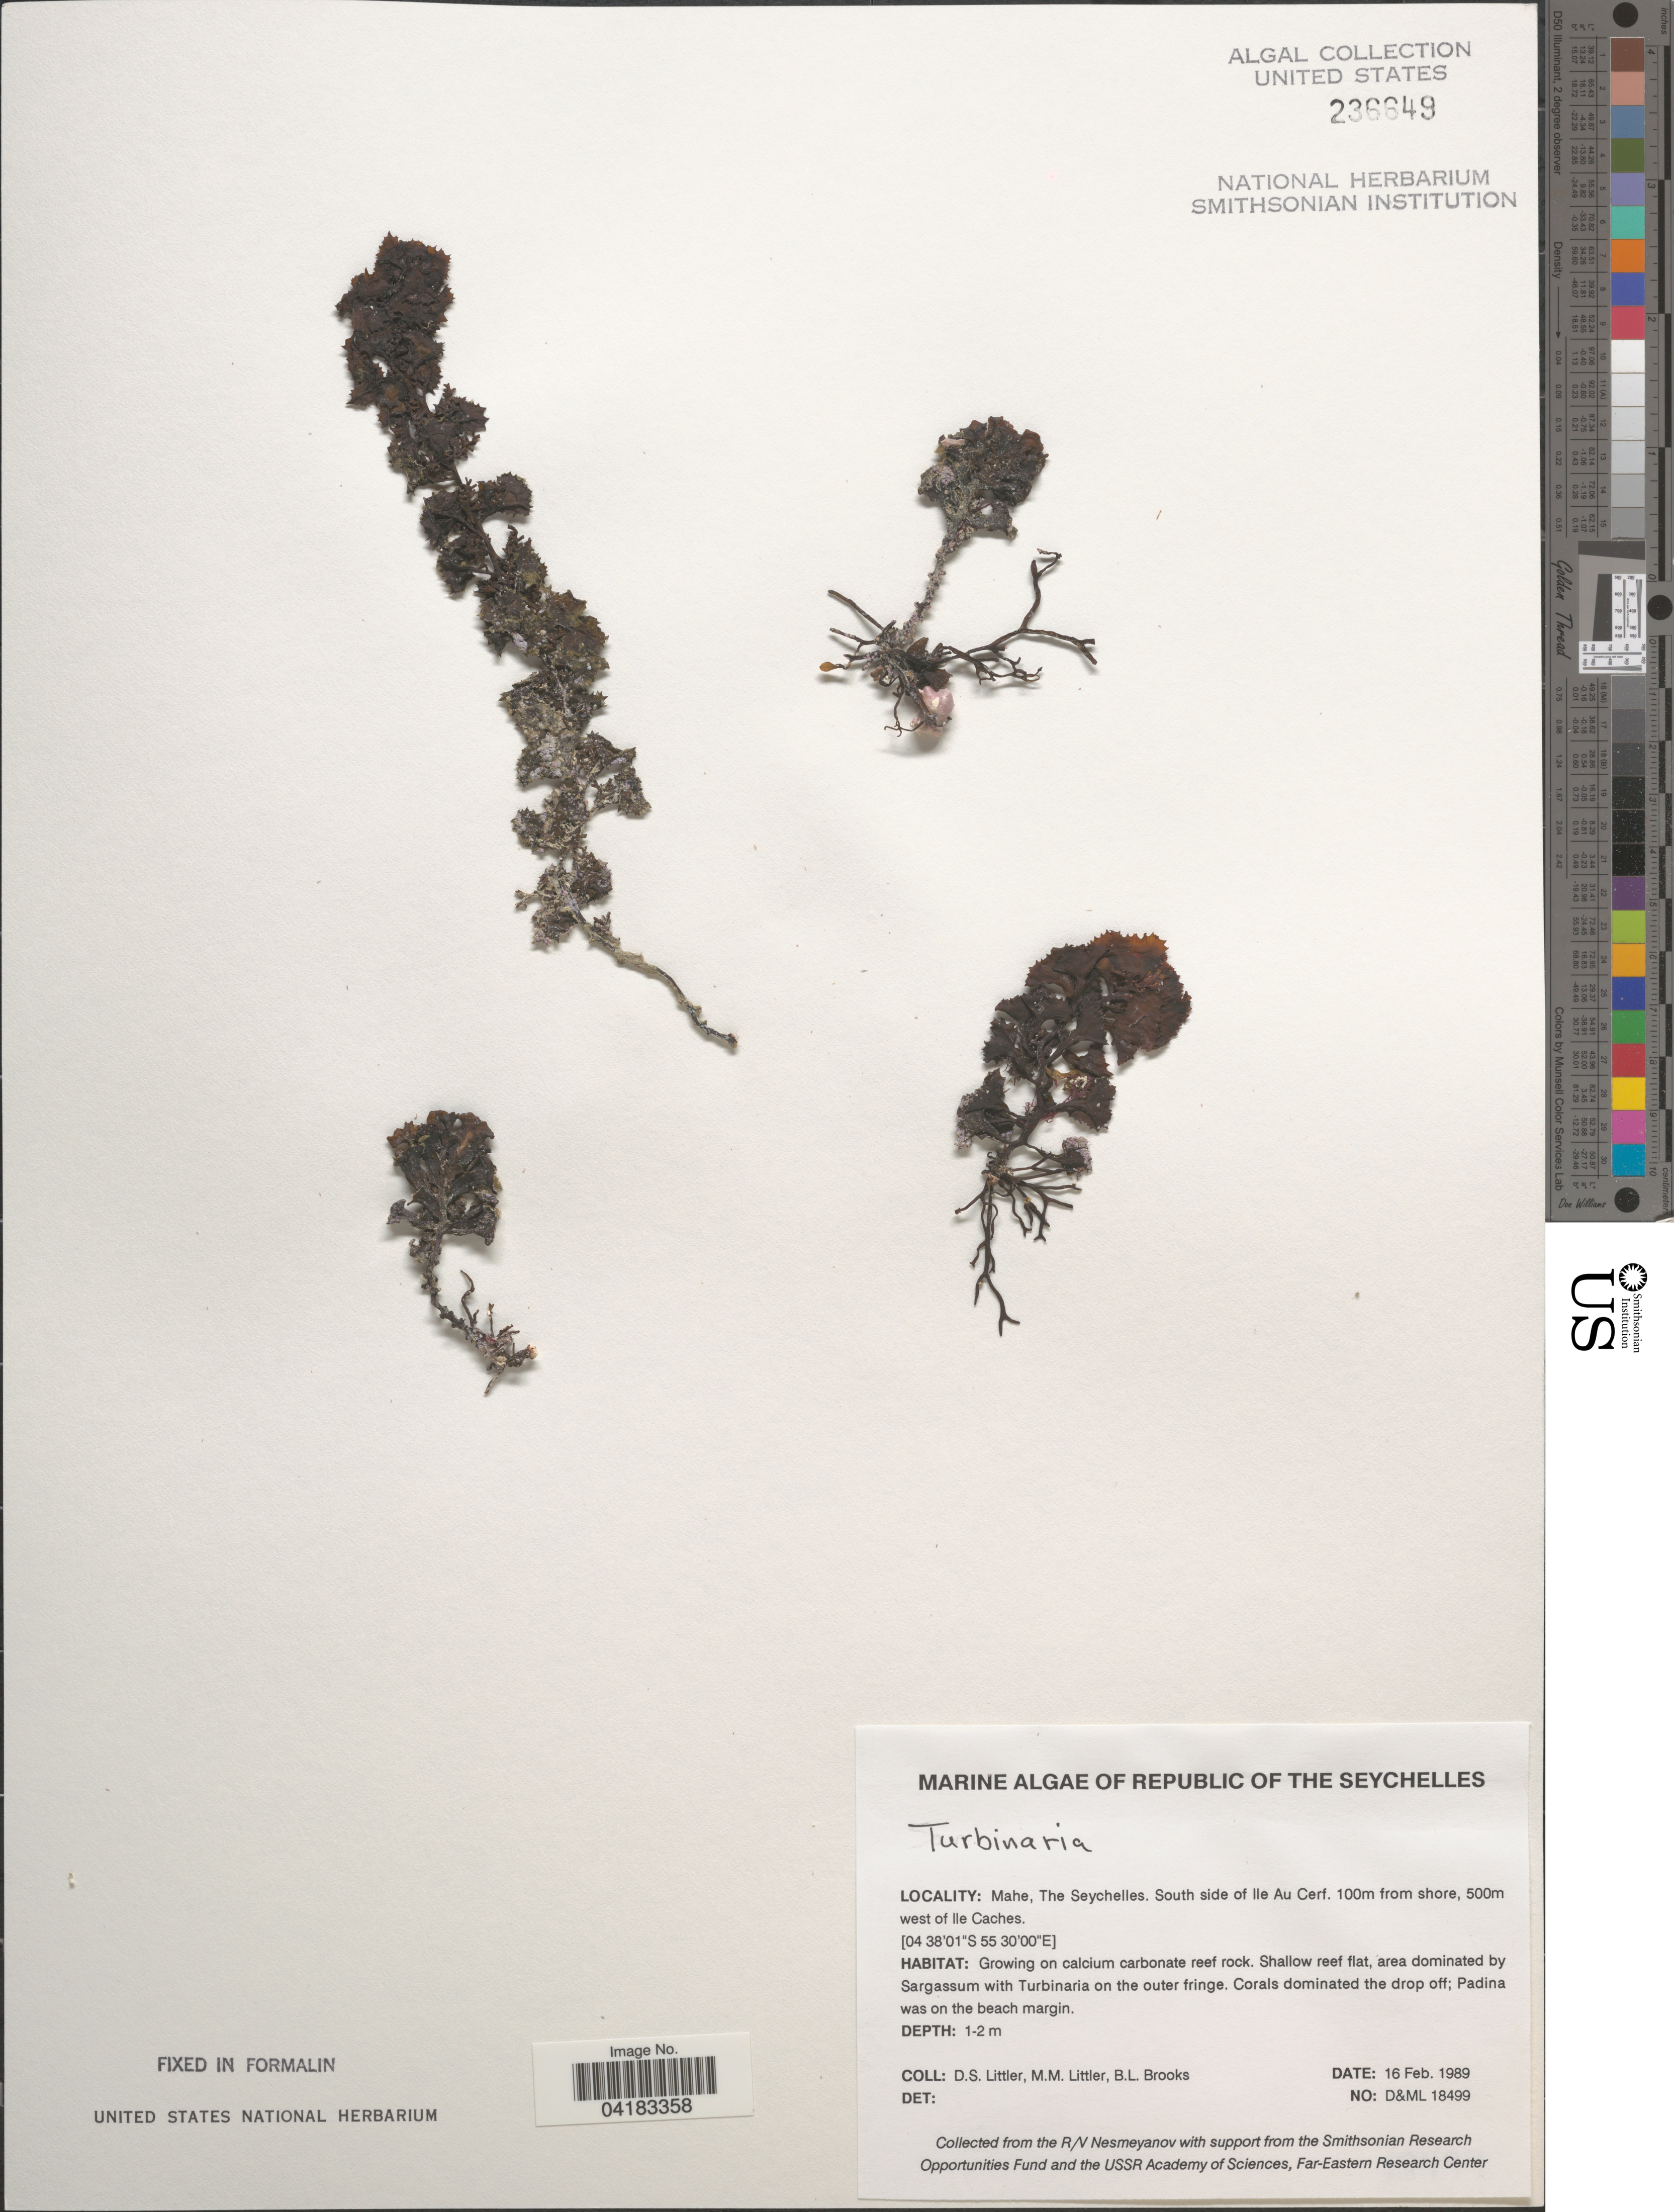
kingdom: Chromista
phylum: Ochrophyta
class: Phaeophyceae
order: Fucales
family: Sargassaceae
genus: Turbinaria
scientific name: Turbinaria sp.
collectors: D. S. Littler & B. Brooks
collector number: D&ML18499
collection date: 1989-02-16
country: Seychelles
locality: The Seychelles. Mahe, The Seychelles. South side of Ile Au Cerf. 100m from shore, 500m west of Ile Caches.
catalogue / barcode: US 236649